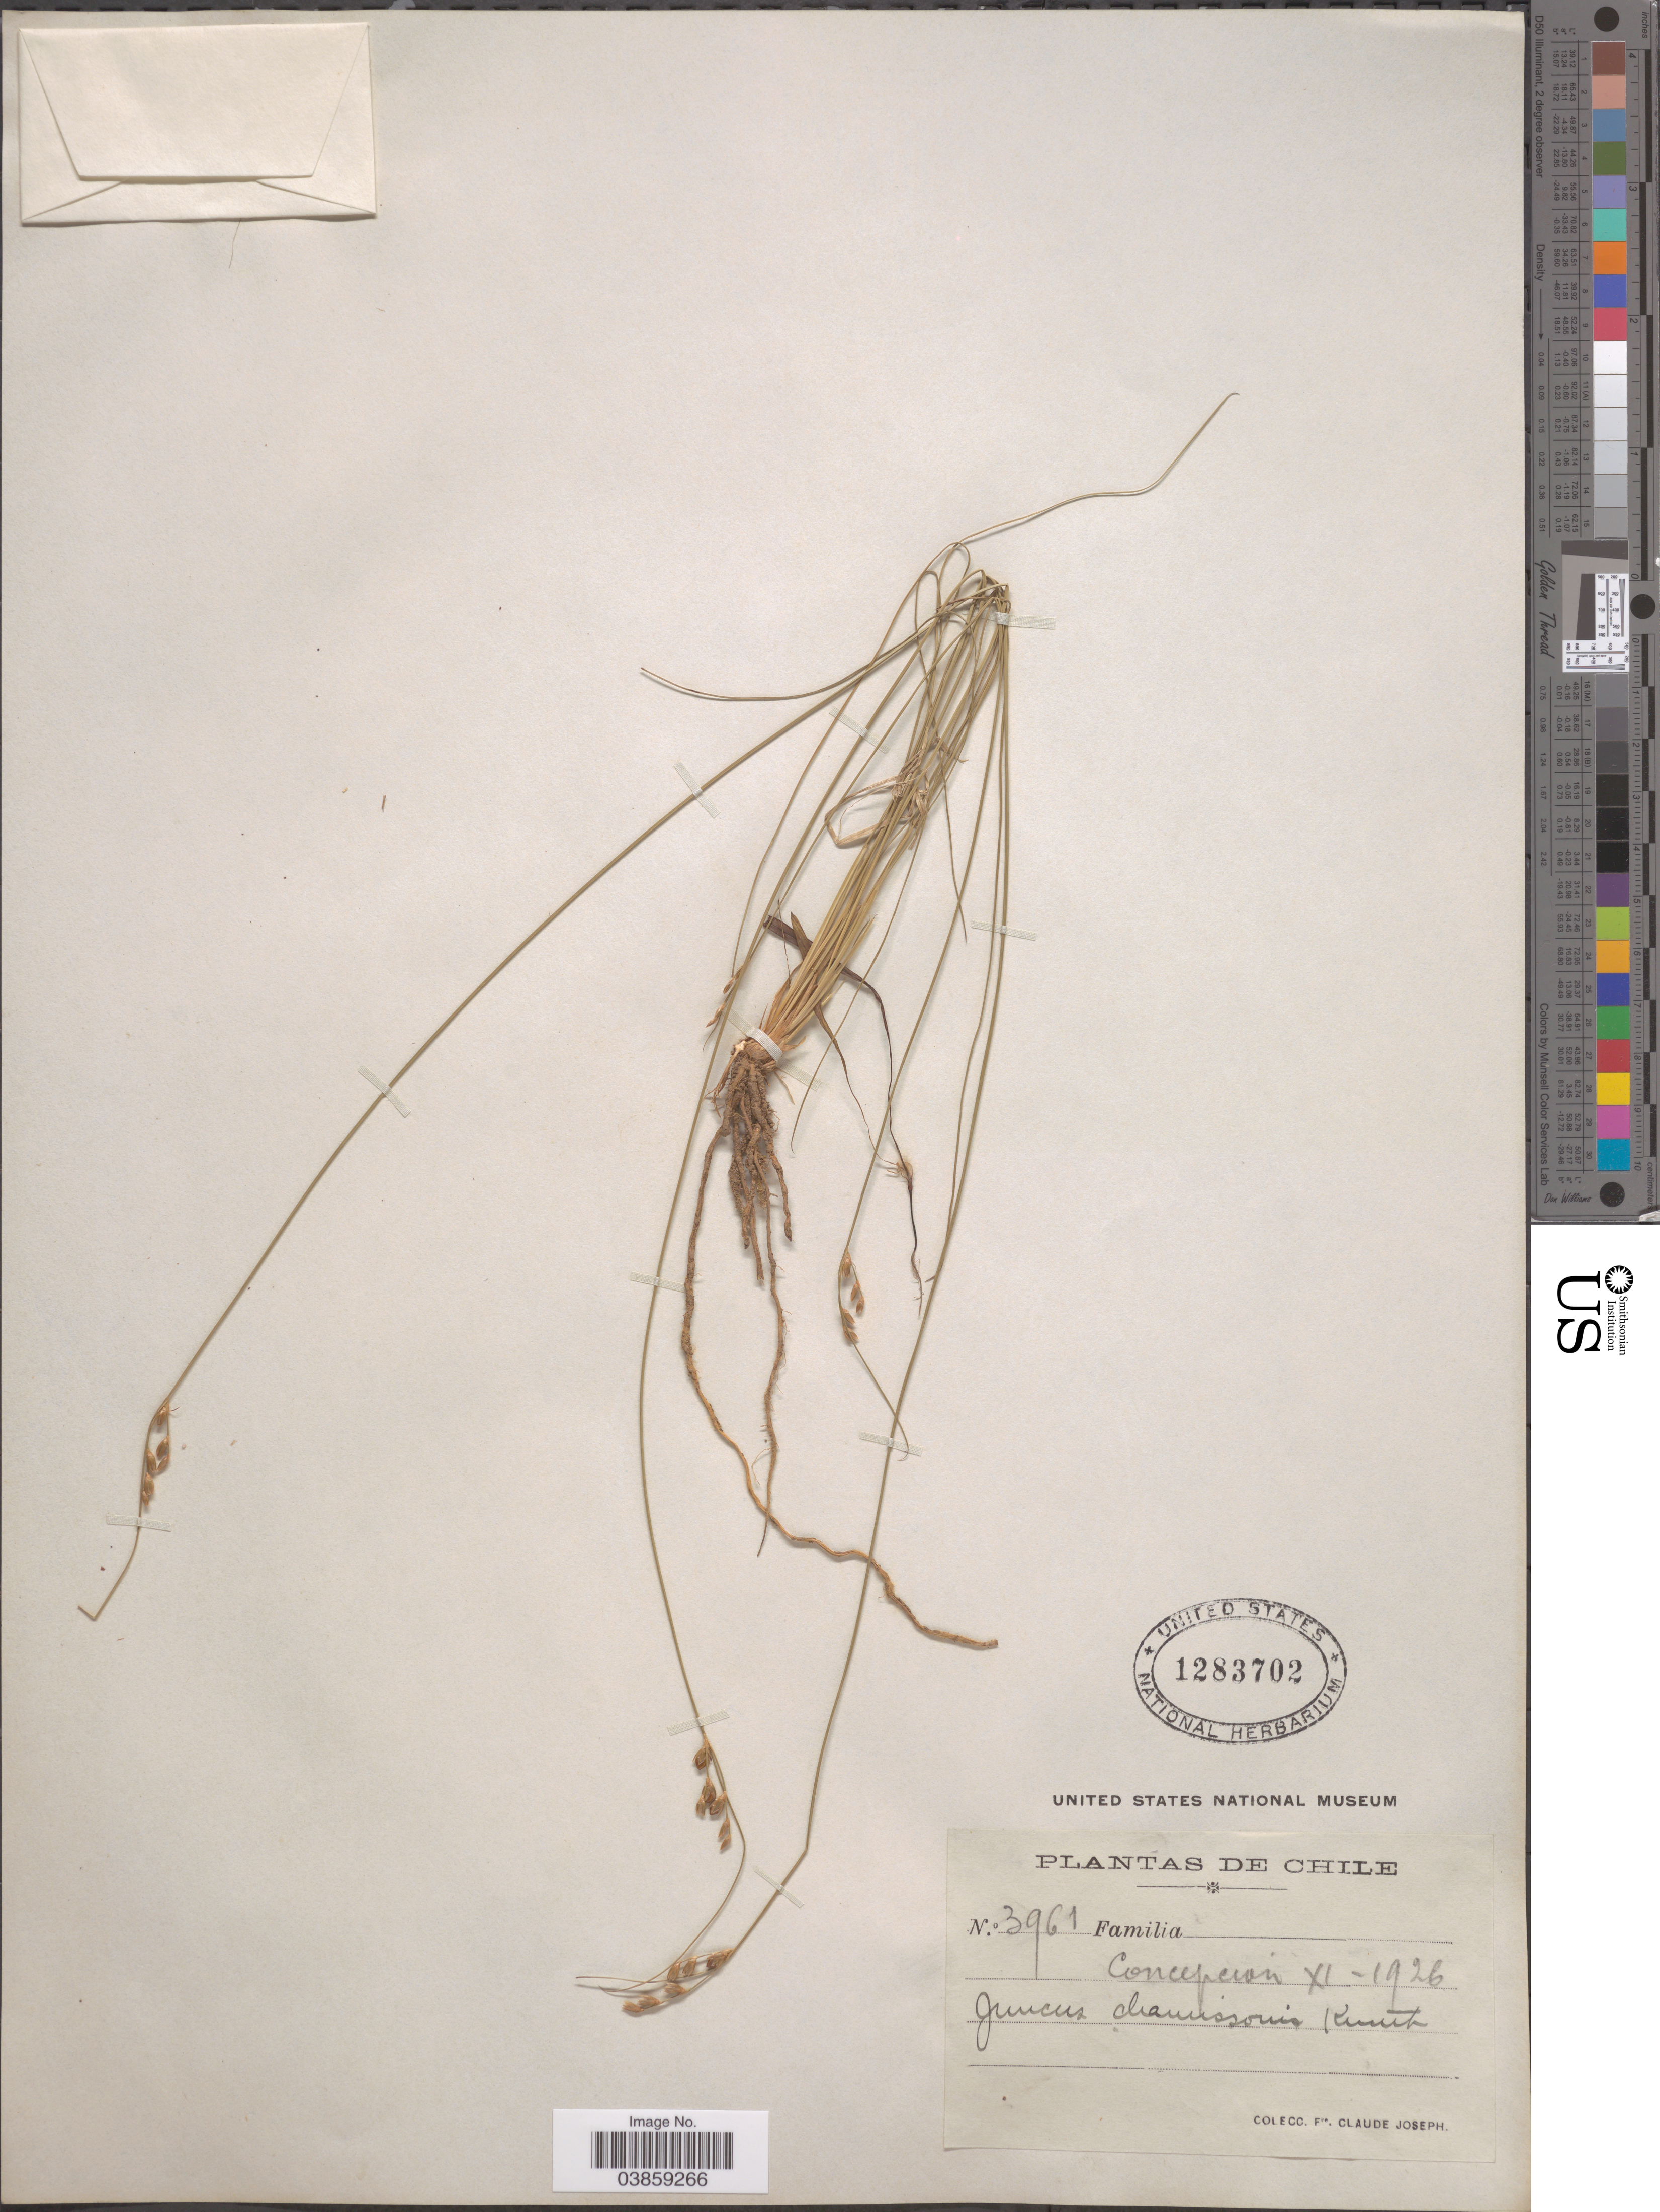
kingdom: Plantae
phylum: Tracheophyta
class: Liliopsida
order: Poales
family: Juncaceae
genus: Juncus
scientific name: Juncus chamissonis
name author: Kunth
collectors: Bro. Claude-Joseph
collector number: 3961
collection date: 1926-11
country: Chile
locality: Concepcion.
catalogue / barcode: US 1283702